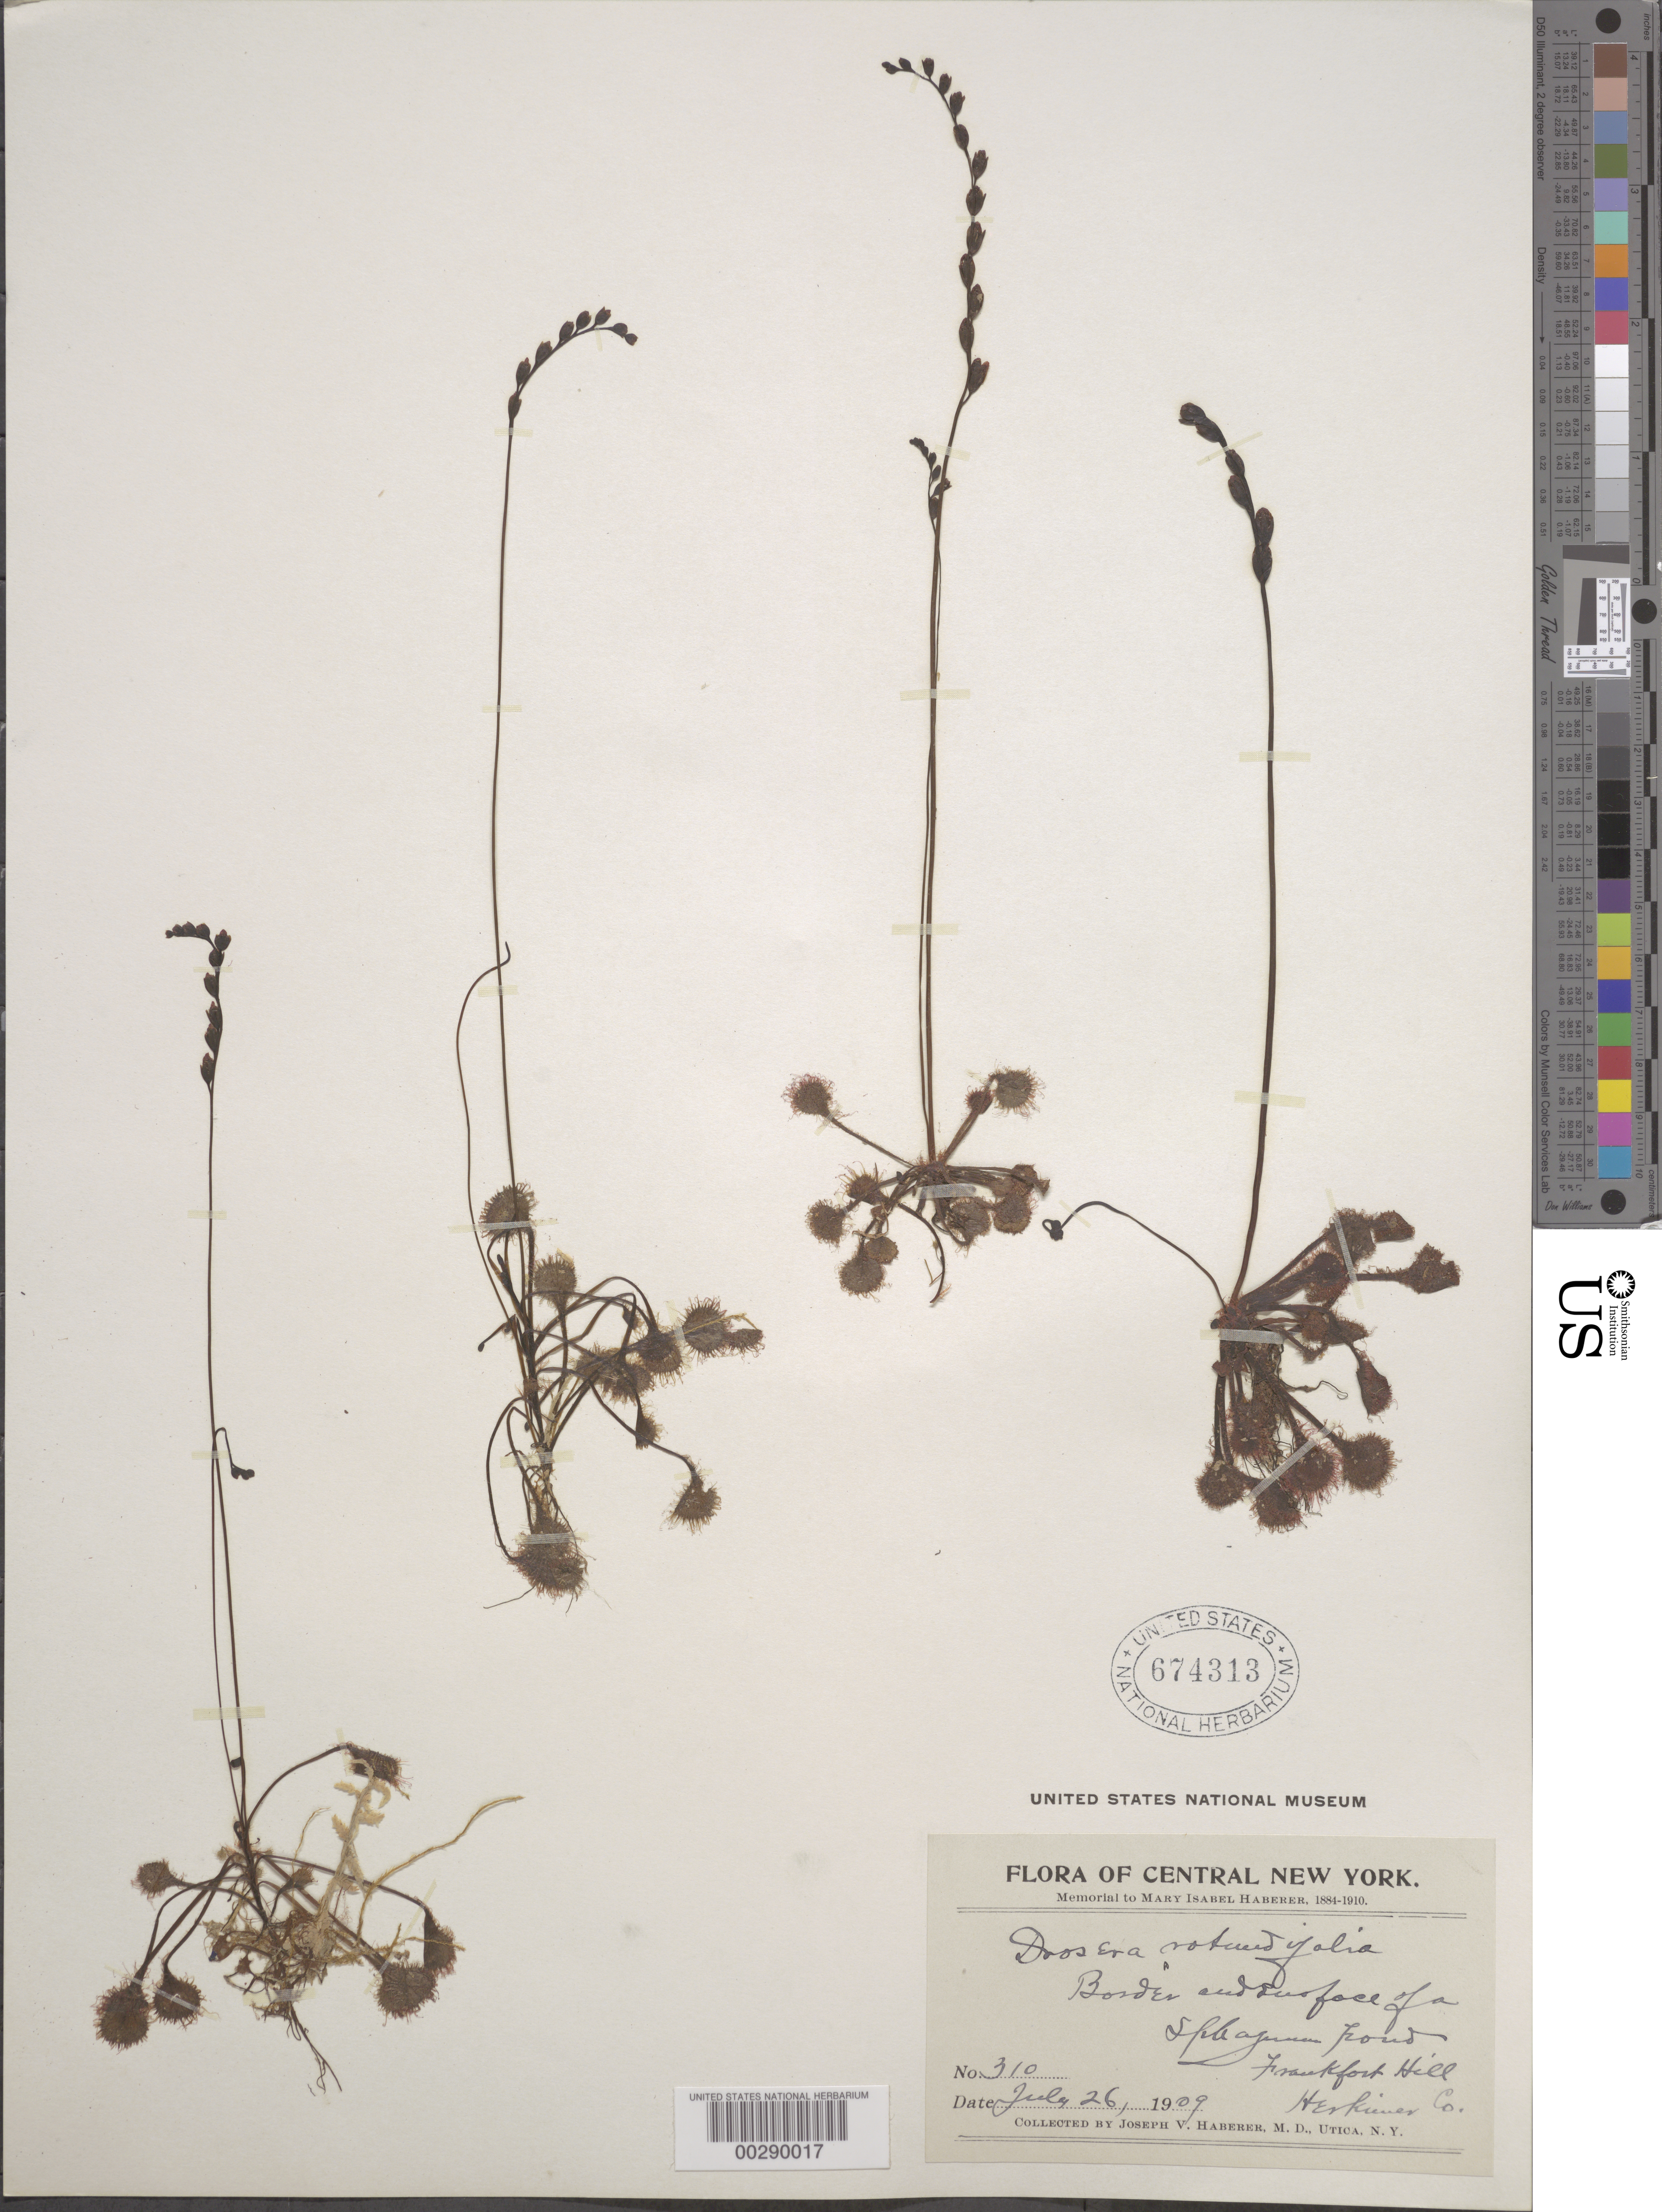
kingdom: Plantae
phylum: Tracheophyta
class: Magnoliopsida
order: Caryophyllales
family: Droseraceae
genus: Drosera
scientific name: Drosera rotundifolia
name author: L.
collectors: J. V. Haberer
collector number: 310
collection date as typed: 26 Jul 1909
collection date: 1909-07-26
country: United States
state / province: New York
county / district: Herkimer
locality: Frankfort hill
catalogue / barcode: US 674313